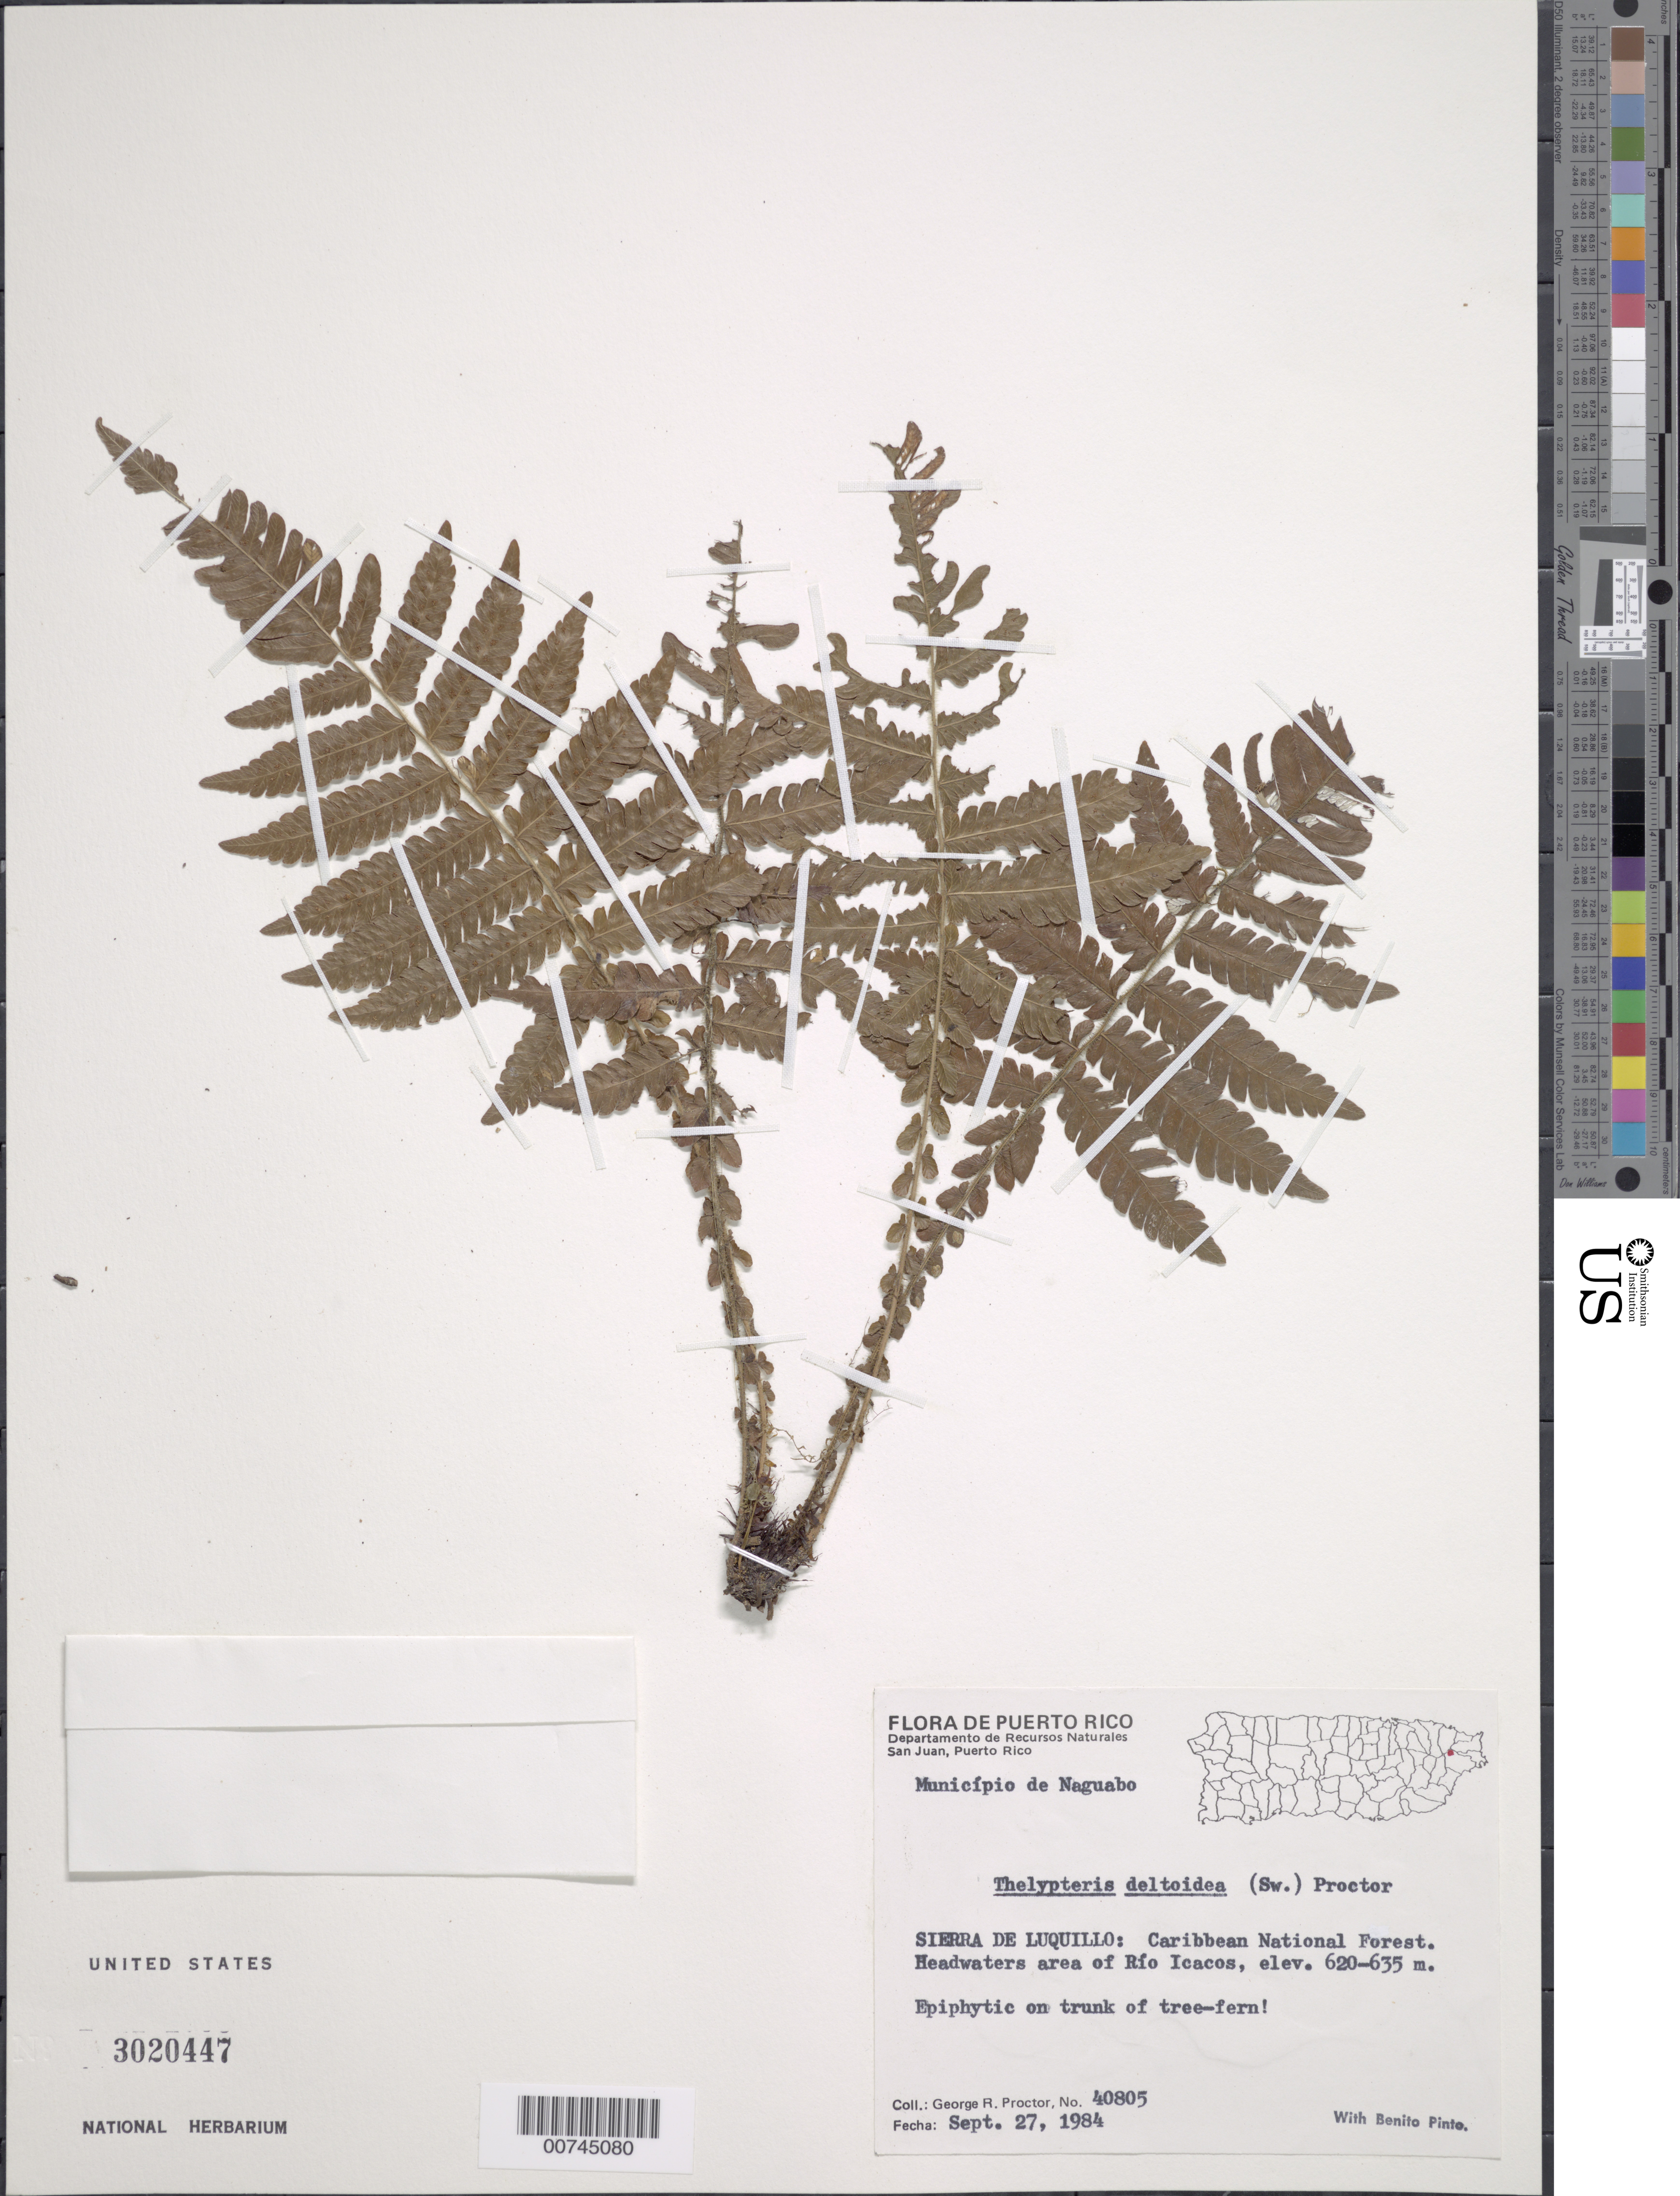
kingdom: Plantae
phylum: Tracheophyta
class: Polypodiopsida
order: Polypodiales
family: Thelypteridaceae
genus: Steiropteris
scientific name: Steiropteris deltoidea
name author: (Sw.) Pic. Serm.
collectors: G. R. Proctor & B. Pinto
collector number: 40805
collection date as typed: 27 Sep 1984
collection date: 1984-09-27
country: Puerto Rico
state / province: Naguabo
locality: Sierra de Luquillo: Caribbean National Forest. Headwaters area of Río Icacos. Municipio de Naguabo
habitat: Epiphytic on trunk of tree-fern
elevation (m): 620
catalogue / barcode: US 3020477